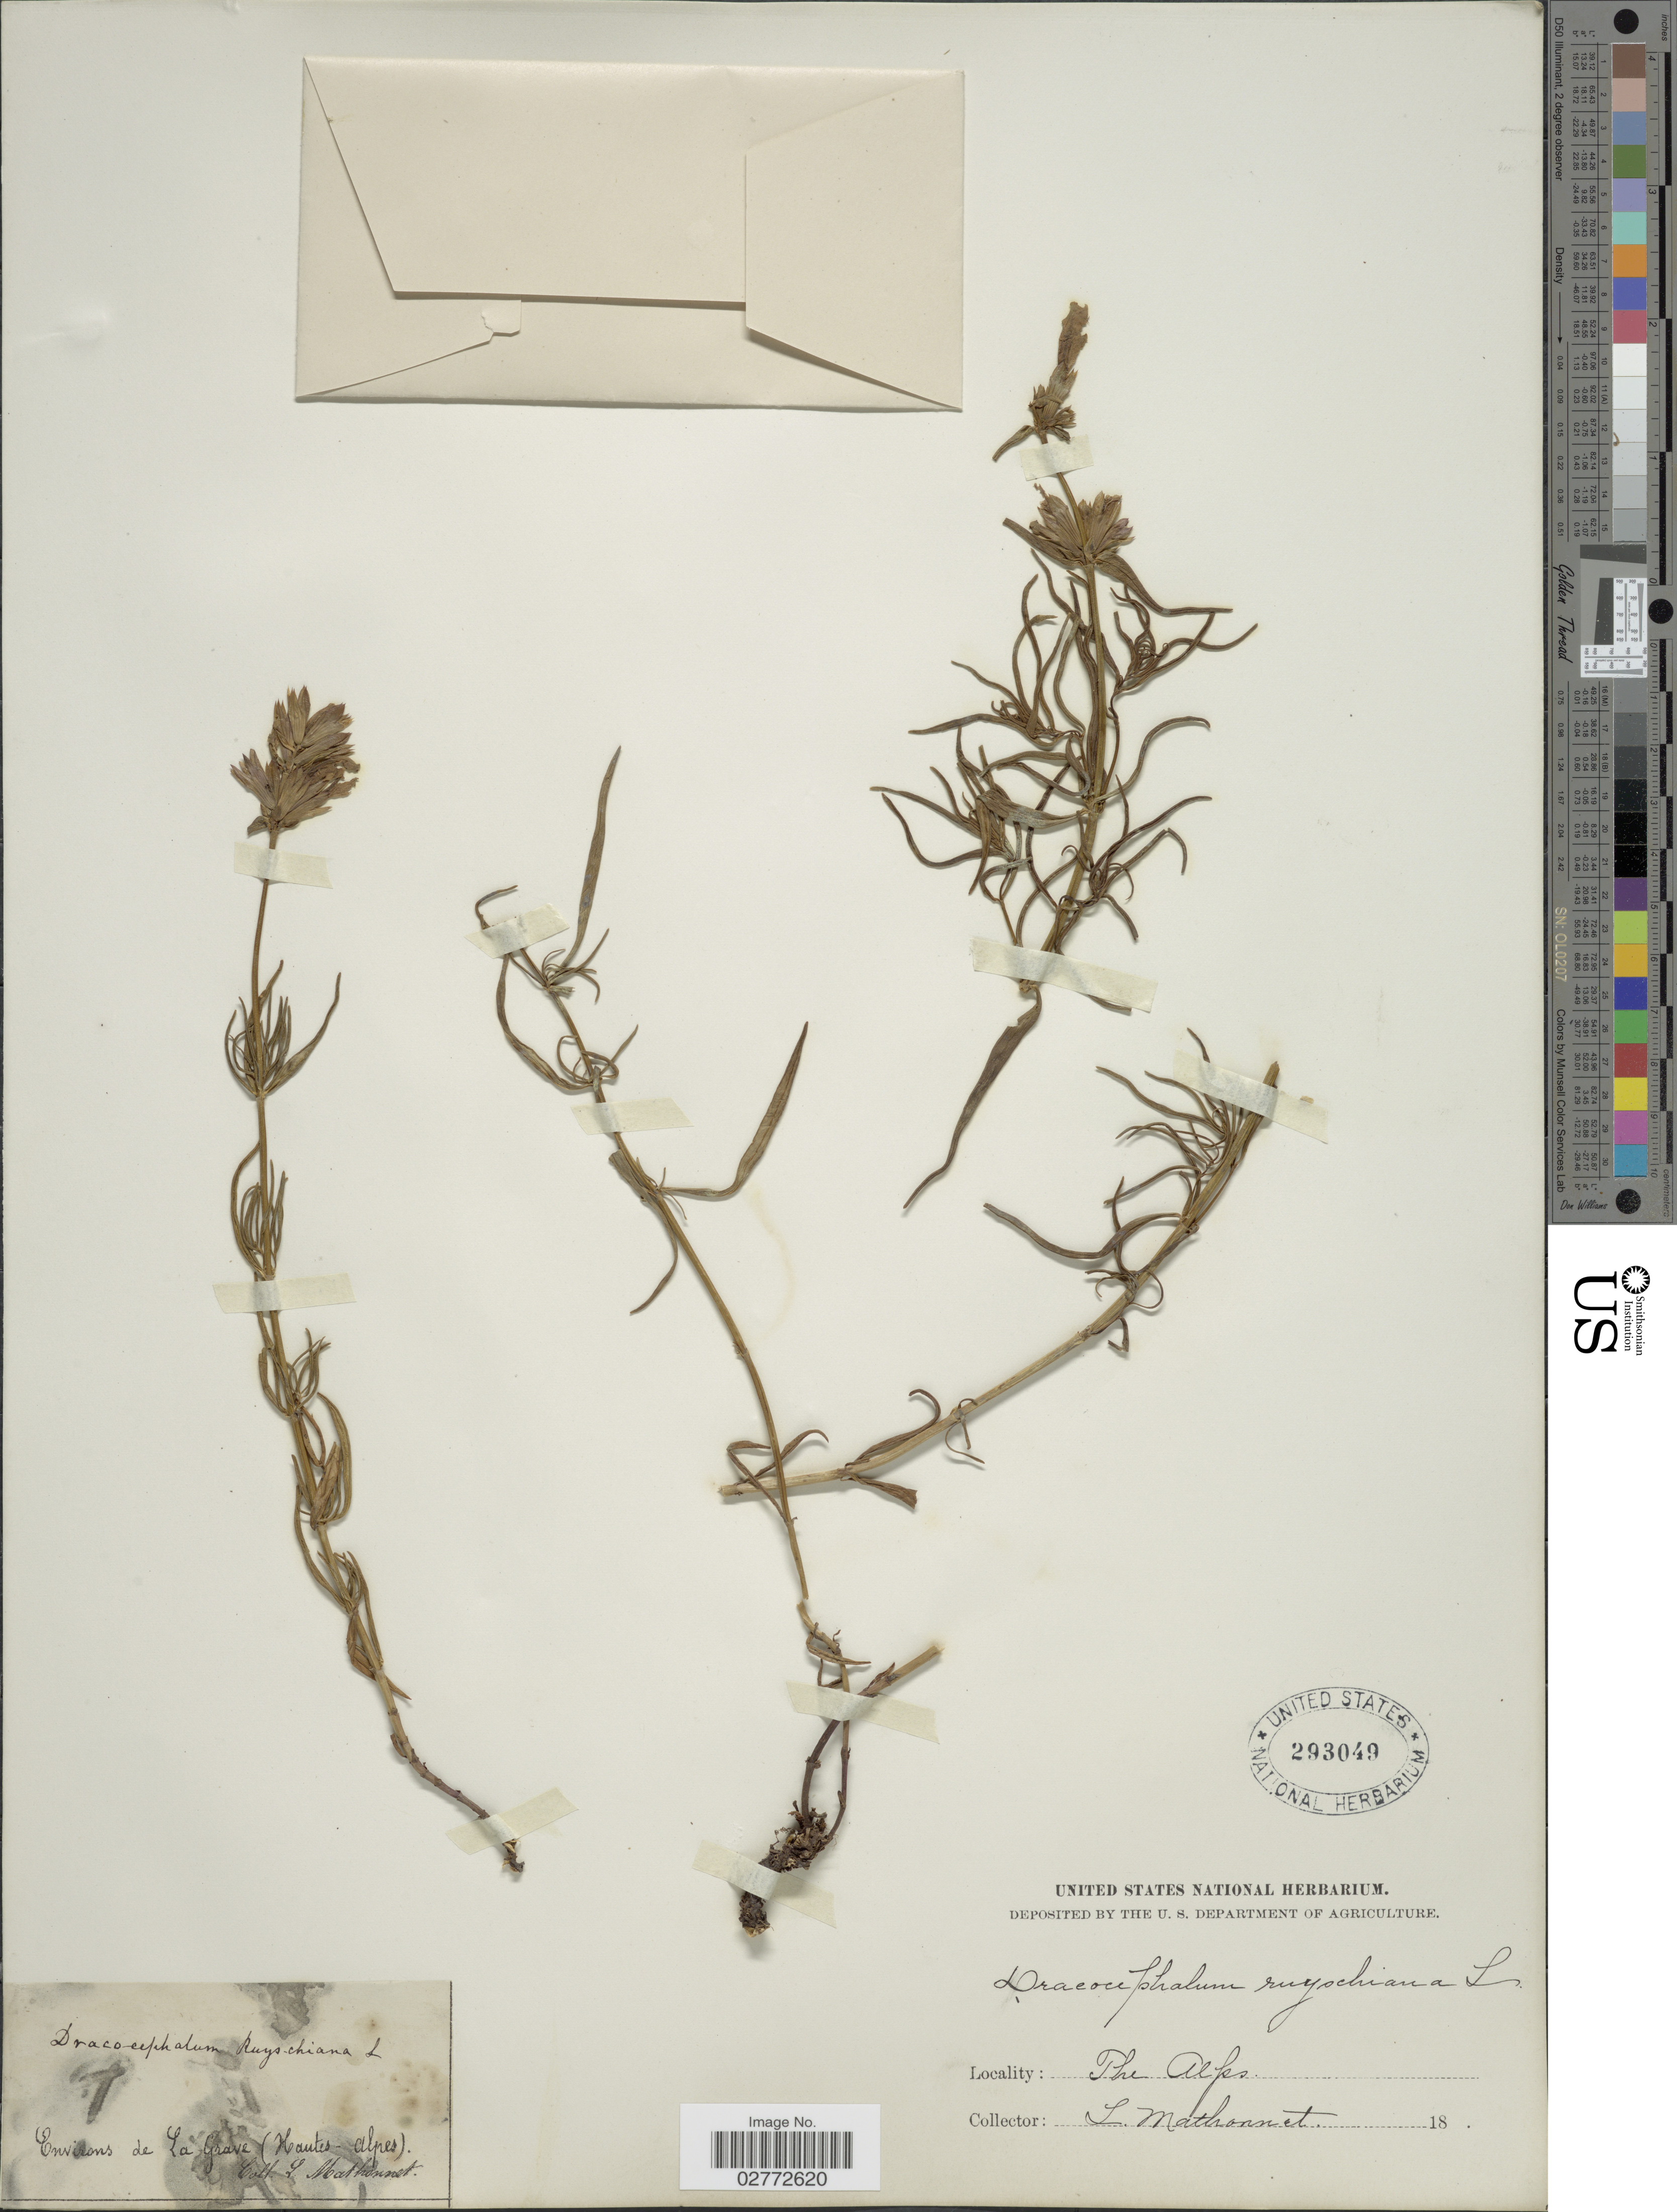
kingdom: Plantae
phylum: Tracheophyta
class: Magnoliopsida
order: Lamiales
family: Lamiaceae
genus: Dracocephalum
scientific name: Dracocephalum ruyschiana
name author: L.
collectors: L. Mathonnet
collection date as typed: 18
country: France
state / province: Provence-Alpes-Côte d'Azur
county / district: Hautes-Alpes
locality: Environs de La Grave (Hautes-Alpes). The Alps.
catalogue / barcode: US 293049